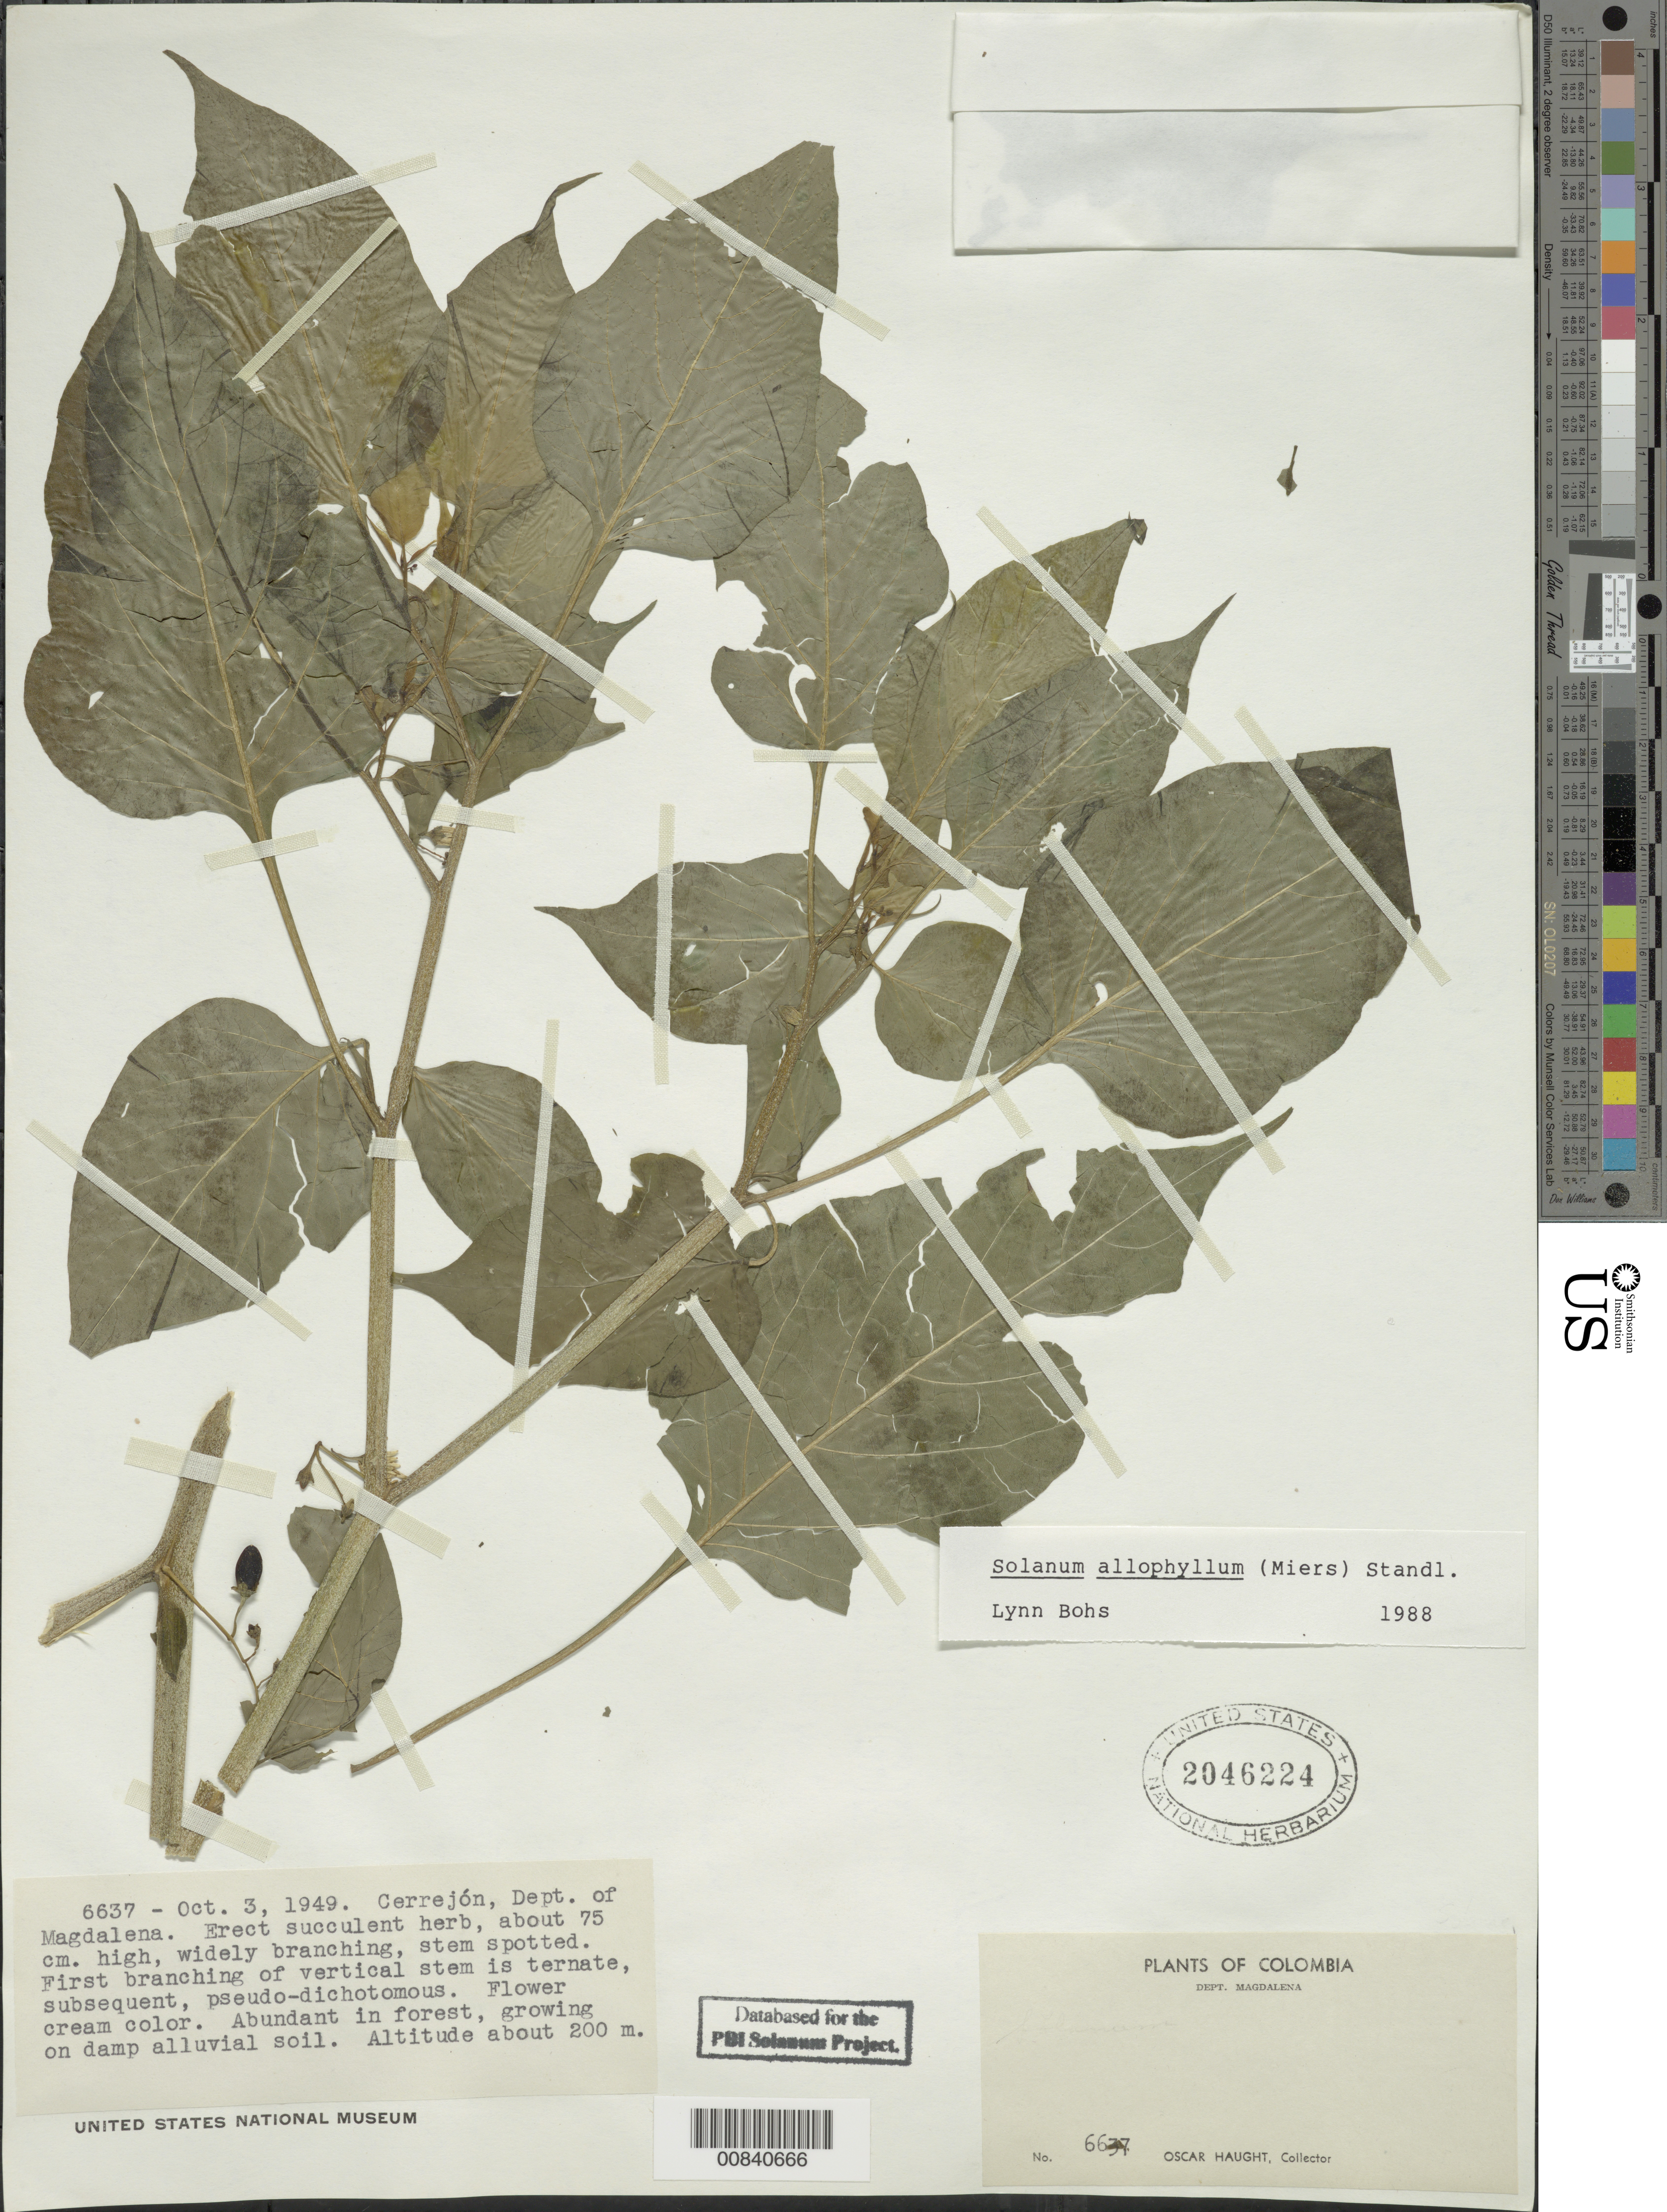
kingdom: Plantae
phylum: Tracheophyta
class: Magnoliopsida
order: Solanales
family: Solanaceae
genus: Solanum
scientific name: Solanum allophyllum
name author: (Miers) Sendtn.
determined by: Bohs, L. A.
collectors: O. L. Haught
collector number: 6637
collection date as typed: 3 Oct 1949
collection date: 1949-10-03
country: Colombia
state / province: Magdalena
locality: Cerrejon, Dept. of Magdalena.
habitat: Abundant in forest, growing on damp alluvial soil.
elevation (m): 200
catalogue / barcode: US 6637